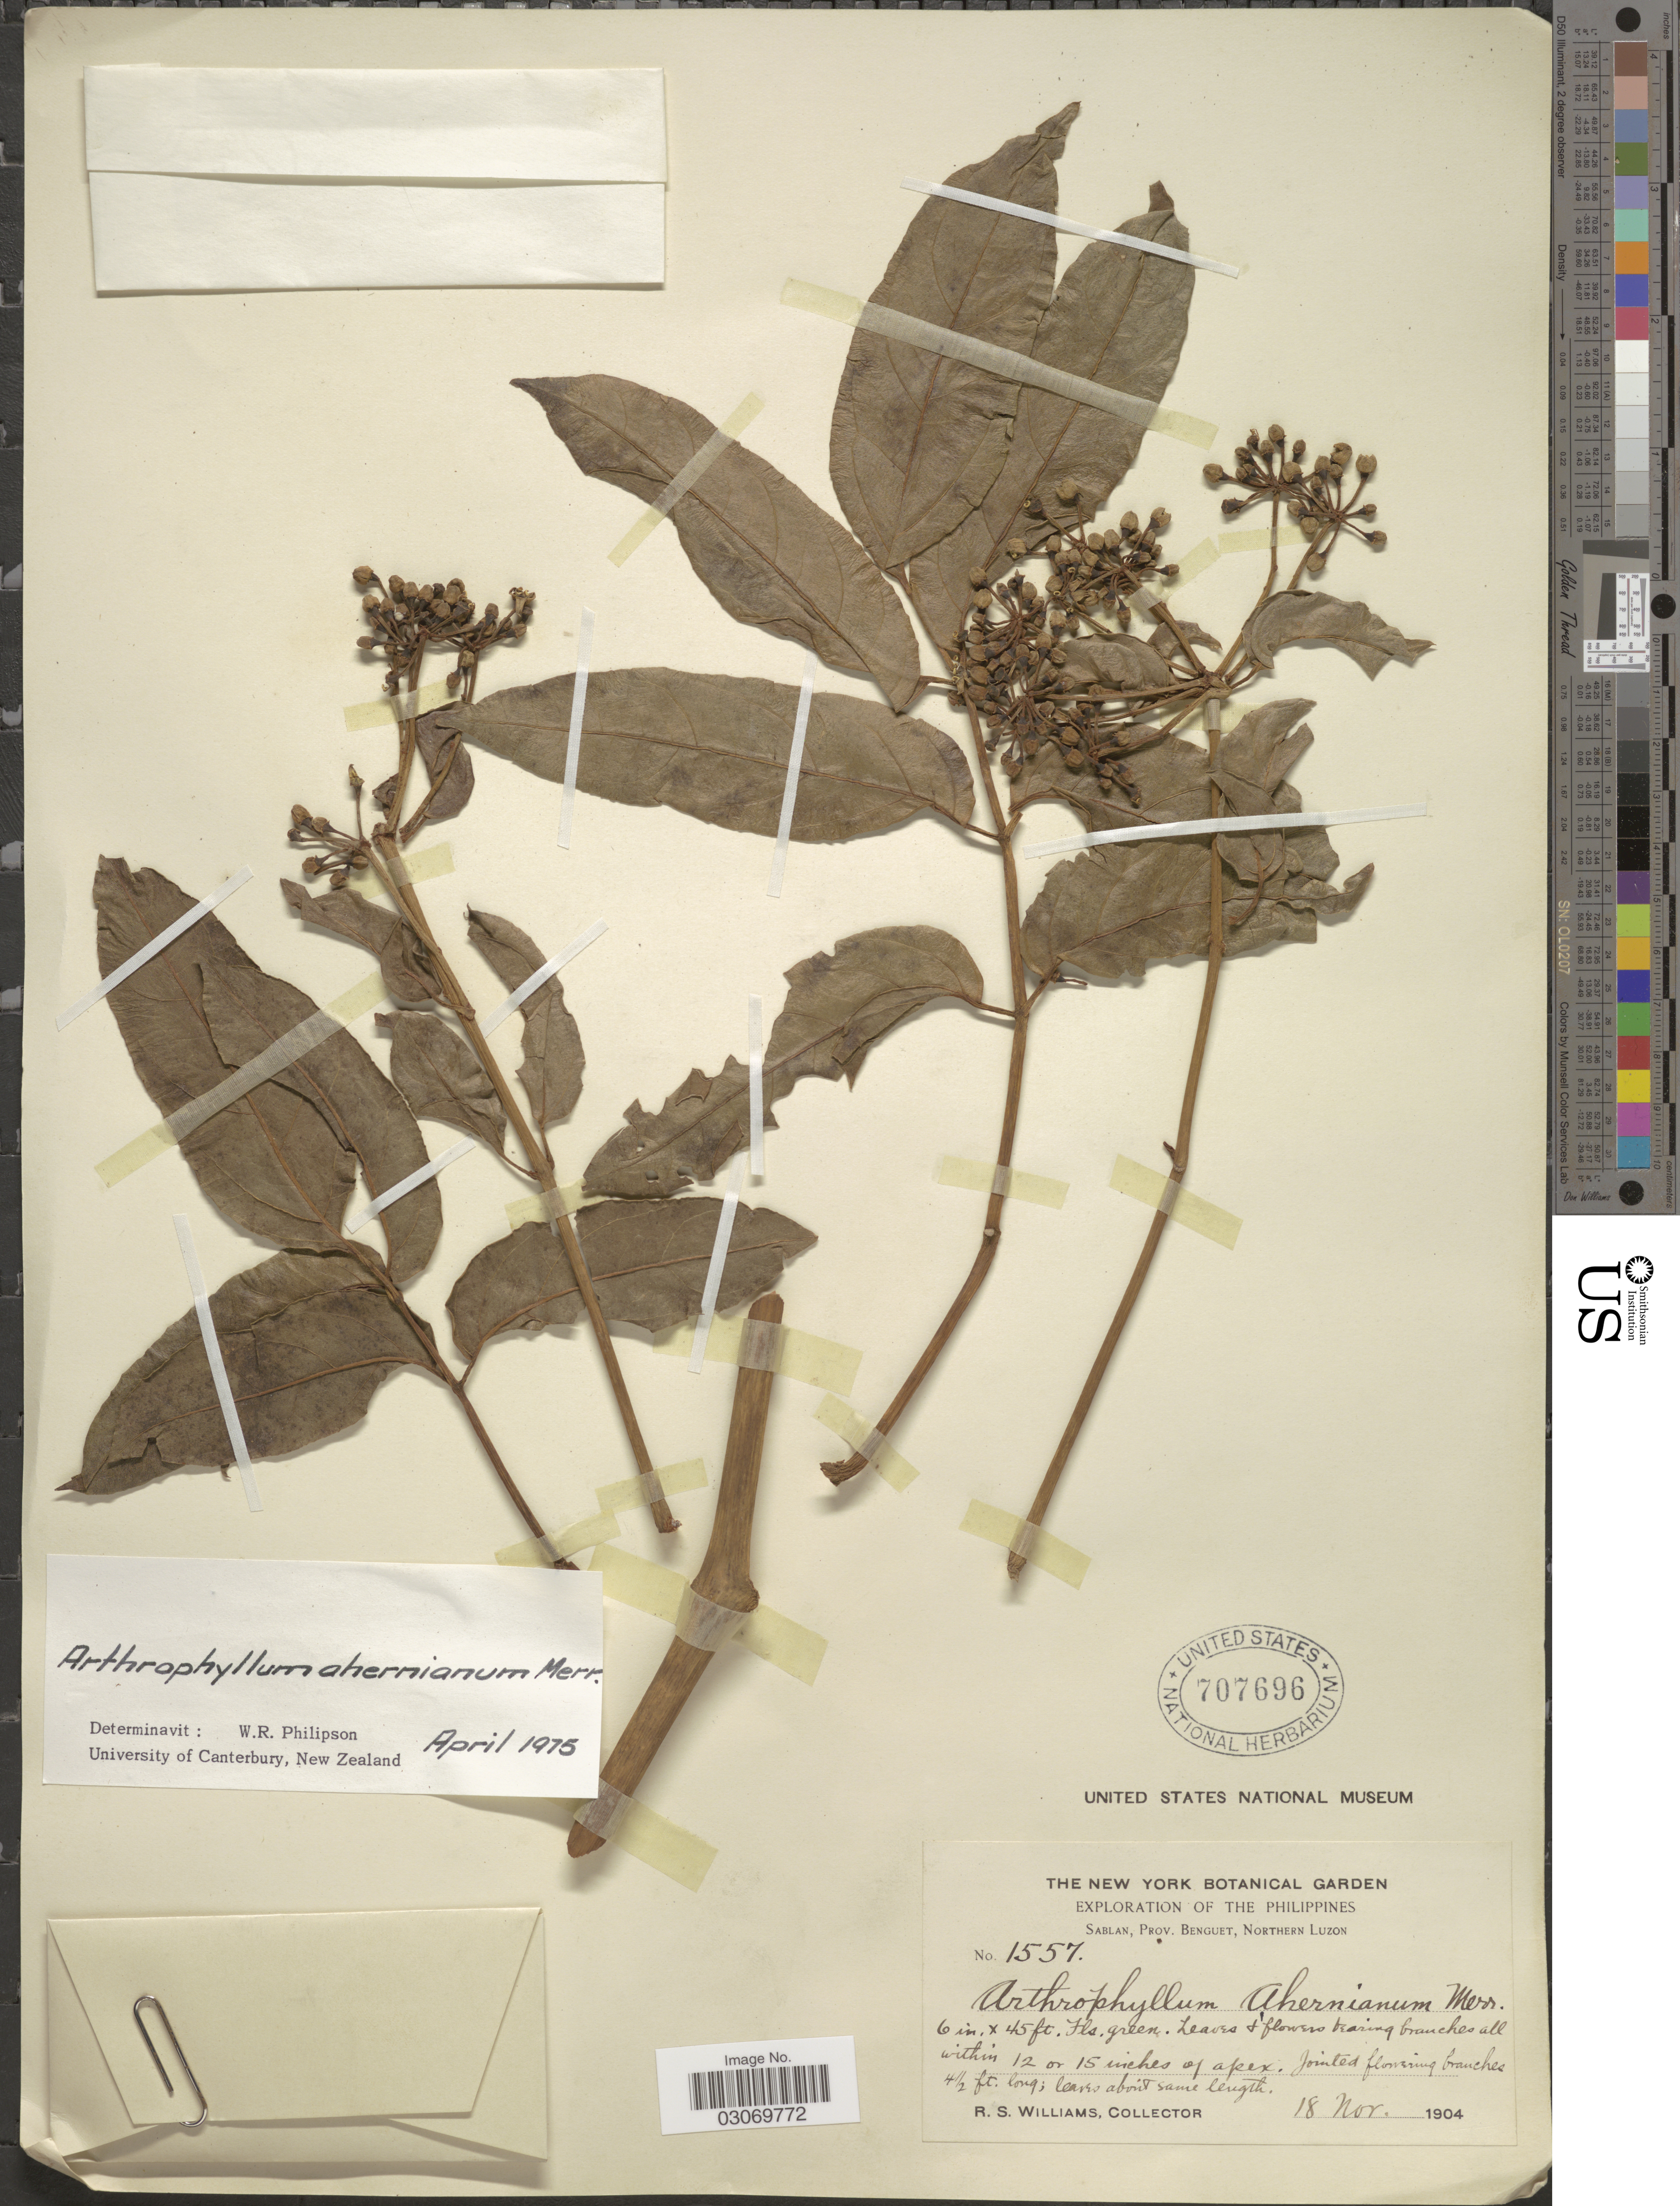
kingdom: Plantae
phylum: Tracheophyta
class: Magnoliopsida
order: Apiales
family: Araliaceae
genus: Arthrophyllum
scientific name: Arthrophyllum ahernianum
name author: Merr.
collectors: R. S. Williams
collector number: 1557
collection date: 1904-11-18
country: Philippines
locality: Sablan, Prov. Benguet, Northern Luzon.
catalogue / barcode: US 707696